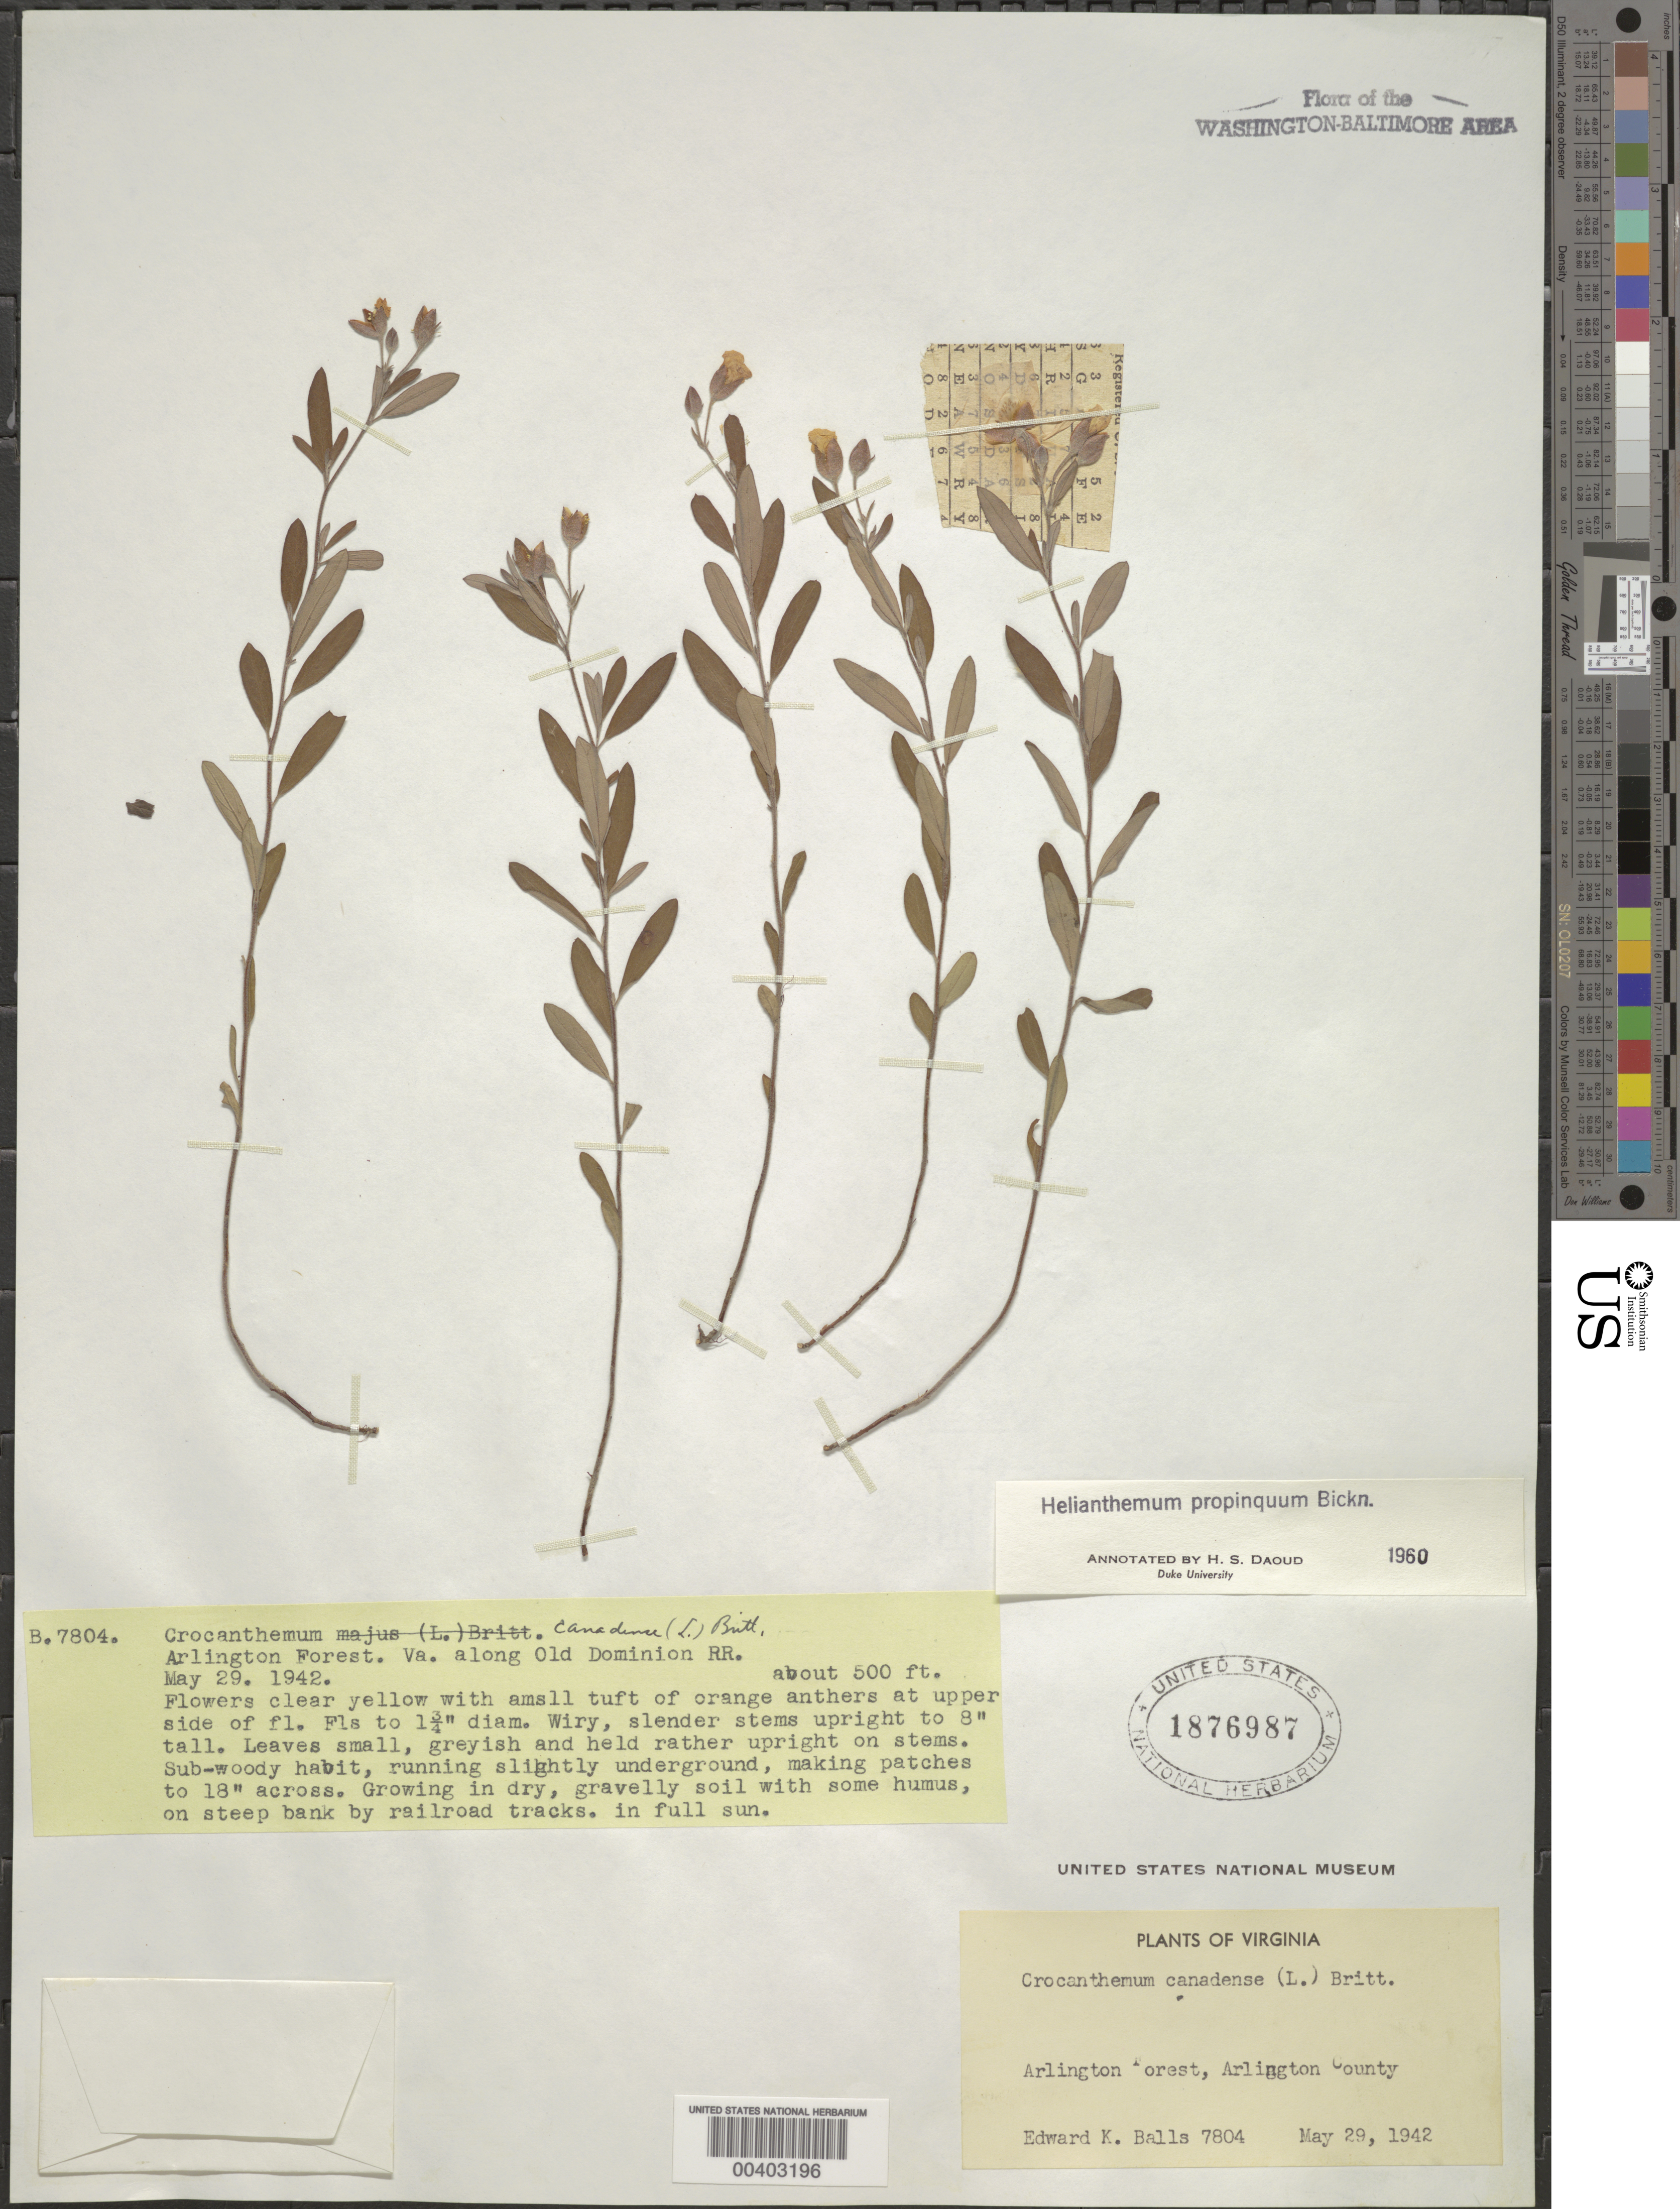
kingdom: Plantae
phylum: Tracheophyta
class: Magnoliopsida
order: Malvales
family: Cistaceae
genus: Crocanthemum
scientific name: Crocanthemum propinquum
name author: (E.P. Bicknell) E.P. Bicknell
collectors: E. K. Balls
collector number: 7804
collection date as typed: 29 May 1942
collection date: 1942-05-29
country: United States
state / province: Virginia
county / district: Arlington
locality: Arlington Forest, Old Dominion Railroad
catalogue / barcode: US 1876987